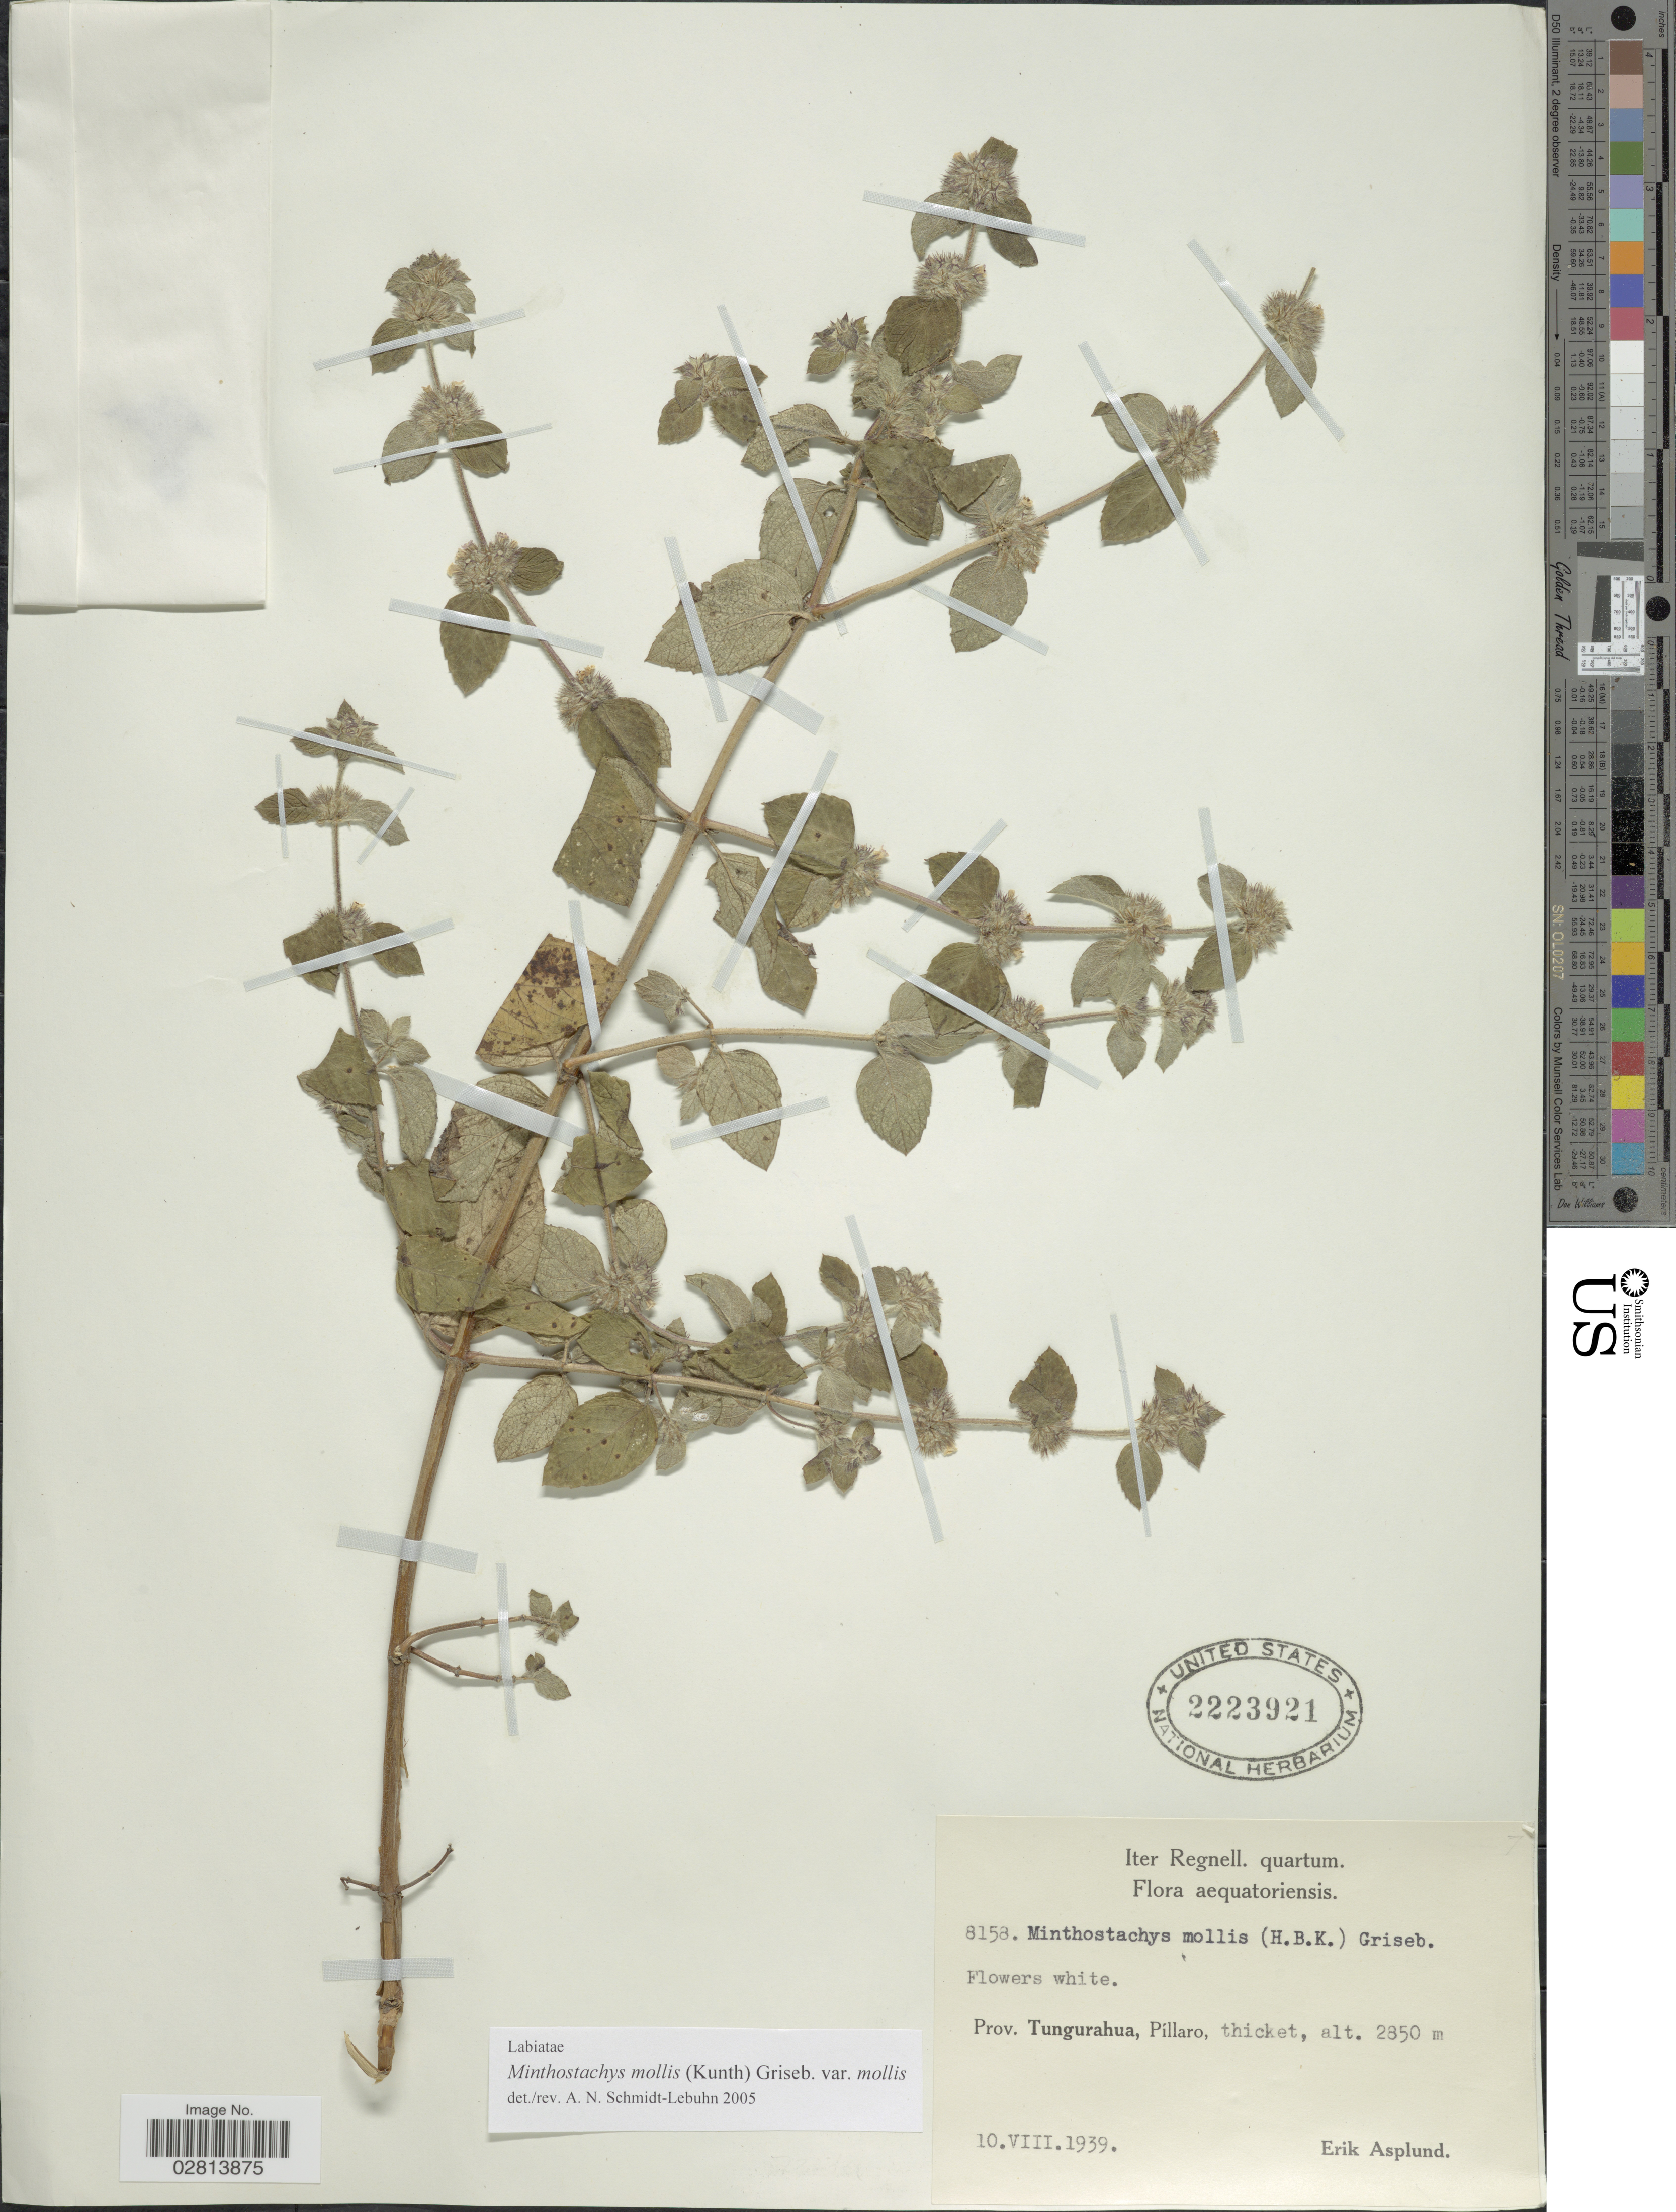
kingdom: Plantae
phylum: Tracheophyta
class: Magnoliopsida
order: Lamiales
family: Lamiaceae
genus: Minthostachys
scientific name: Minthostachys mollis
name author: (Kunth) Griseb.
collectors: E. Asplund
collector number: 8158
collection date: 1939-08-10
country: Ecuador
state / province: Tungurahua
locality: Prov. Tungurahua, Píllaro.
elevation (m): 2850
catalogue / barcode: US 2223921